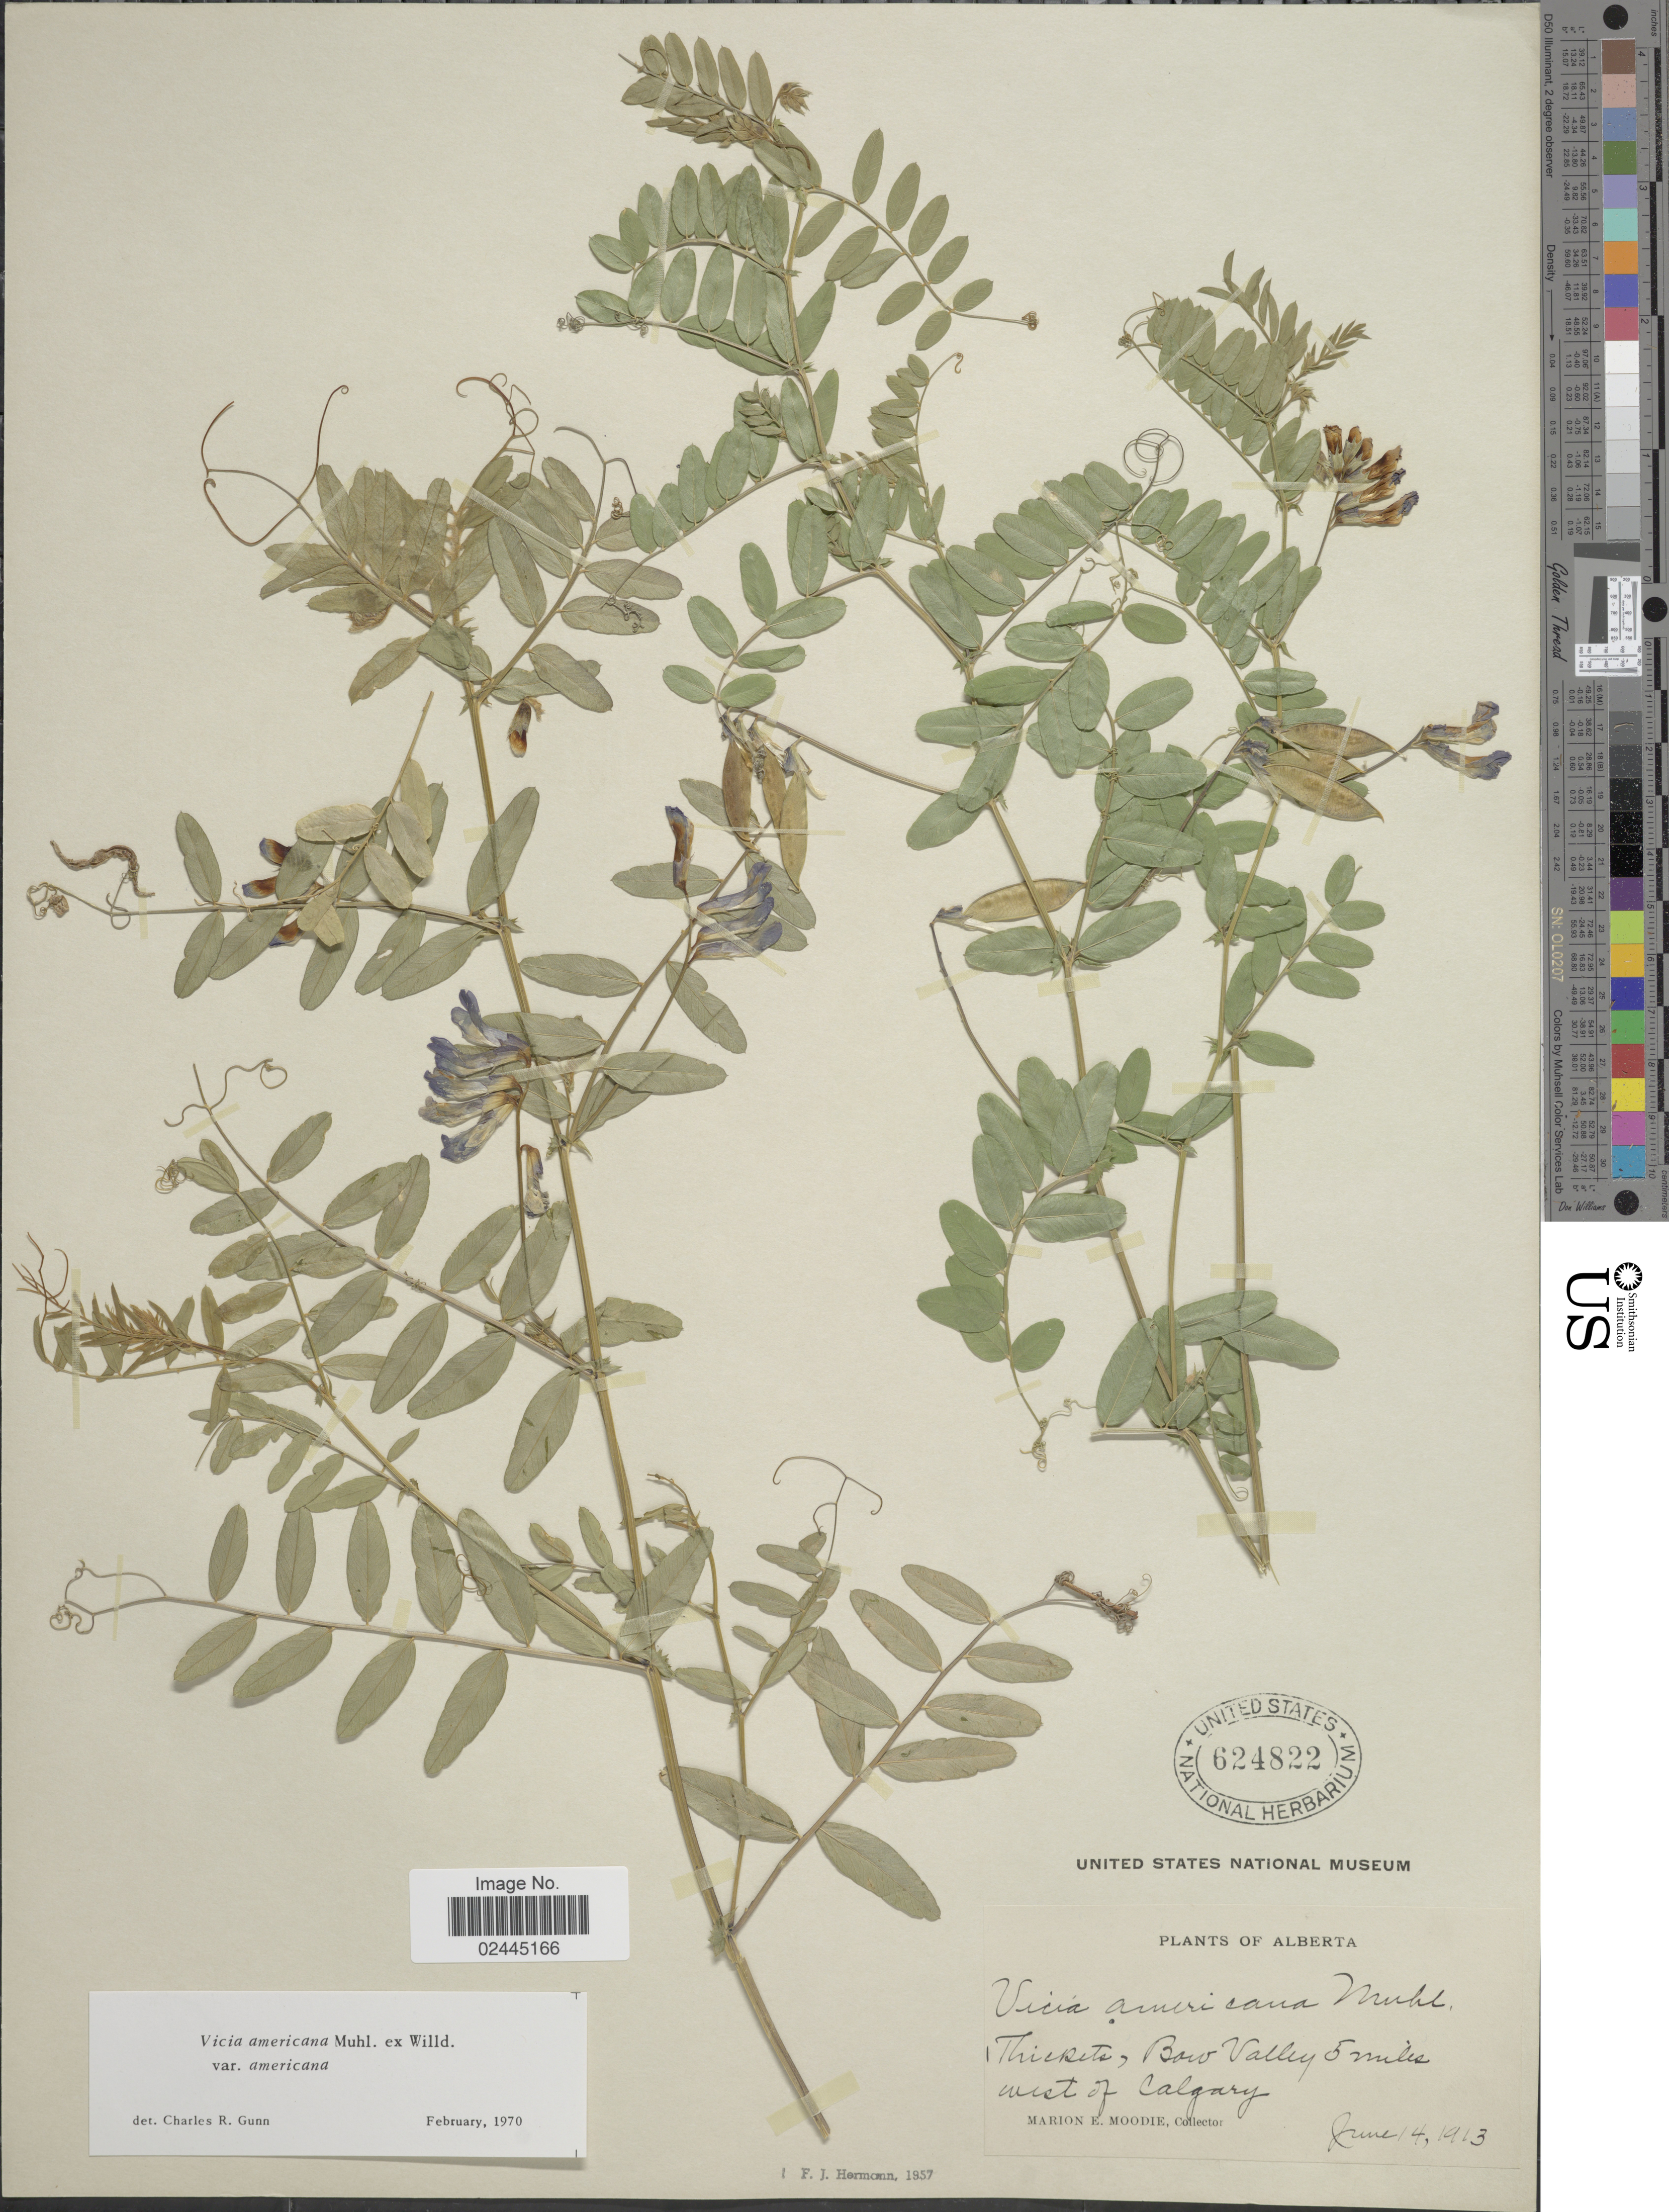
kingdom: Plantae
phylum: Tracheophyta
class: Magnoliopsida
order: Fabales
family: Fabaceae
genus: Vicia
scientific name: Vicia americana var. americana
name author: Muhl. ex Willd.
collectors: M. E. Moodie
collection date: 1913-06-14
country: Canada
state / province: Alberta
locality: Bow Valley 5 miles west of Calgary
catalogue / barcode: US 624822